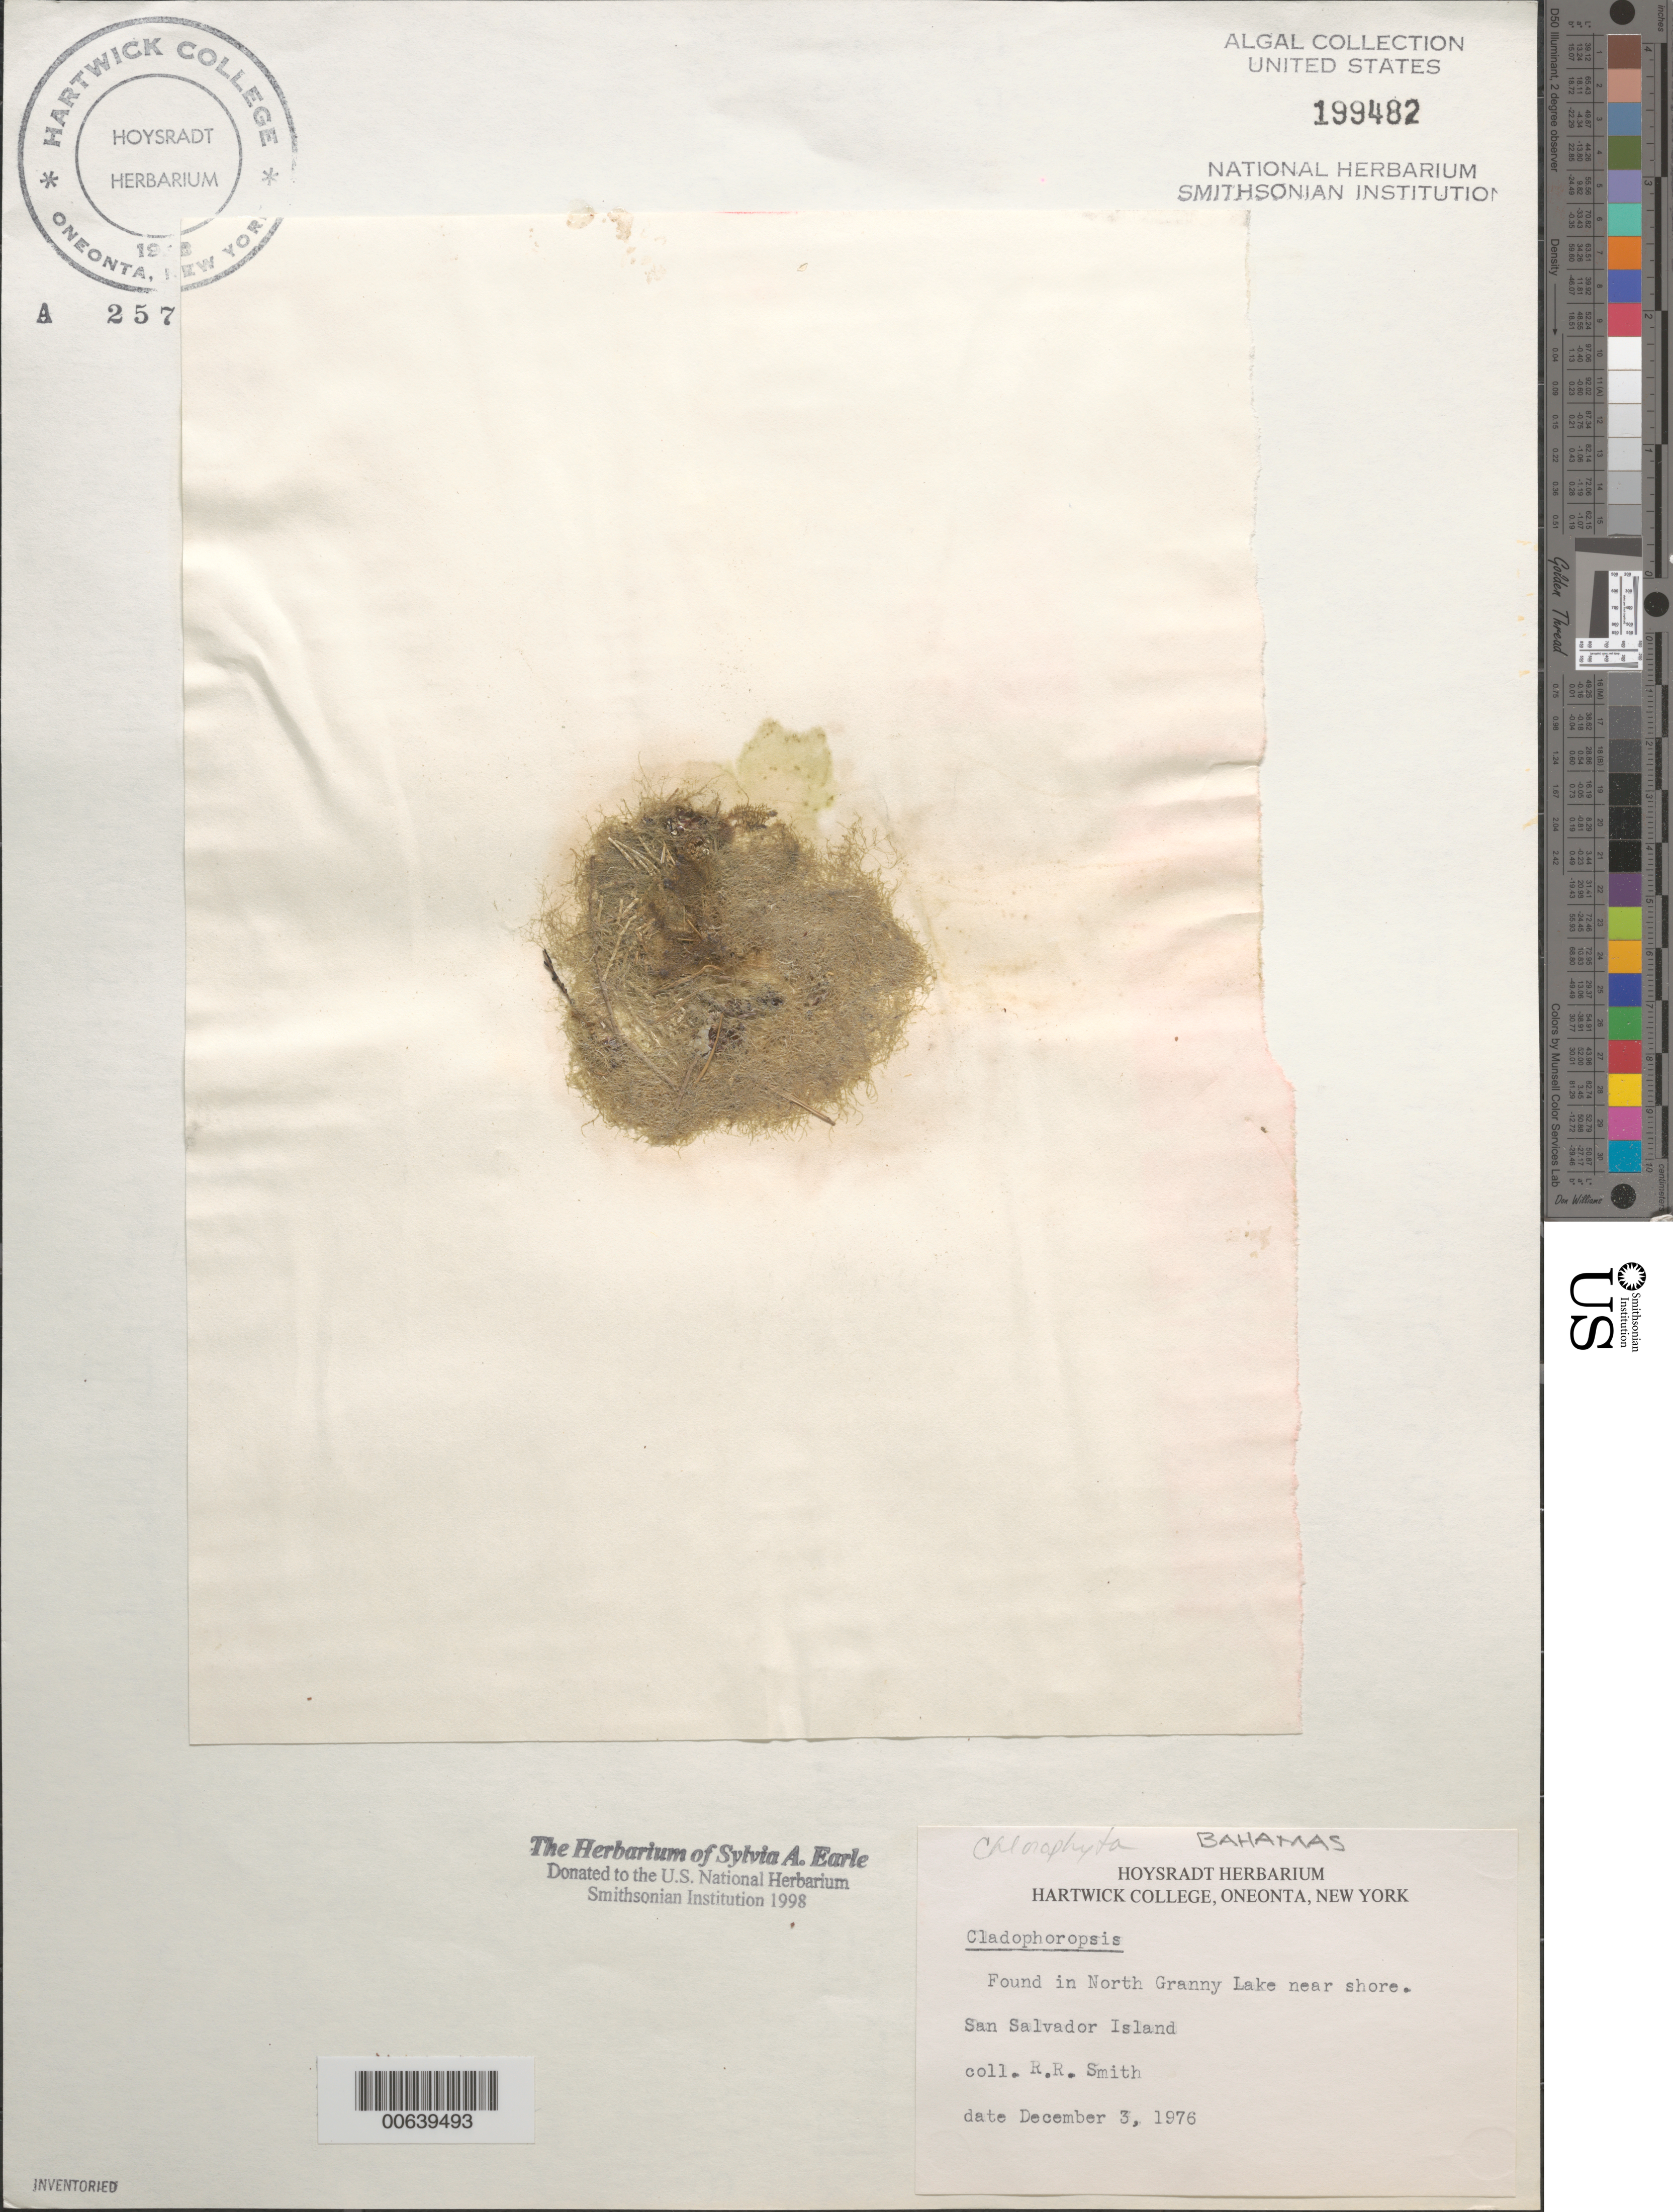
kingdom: Plantae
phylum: Chlorophyta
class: Ulvophyceae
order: Siphonocladales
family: Boodleaceae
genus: Cladophoropsis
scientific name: Cladophoropsis sp.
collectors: R. R. Smith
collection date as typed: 03 Dec 1976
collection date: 1976-12-03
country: Bahamas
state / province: San Salvador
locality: North granny lake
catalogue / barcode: US 199482